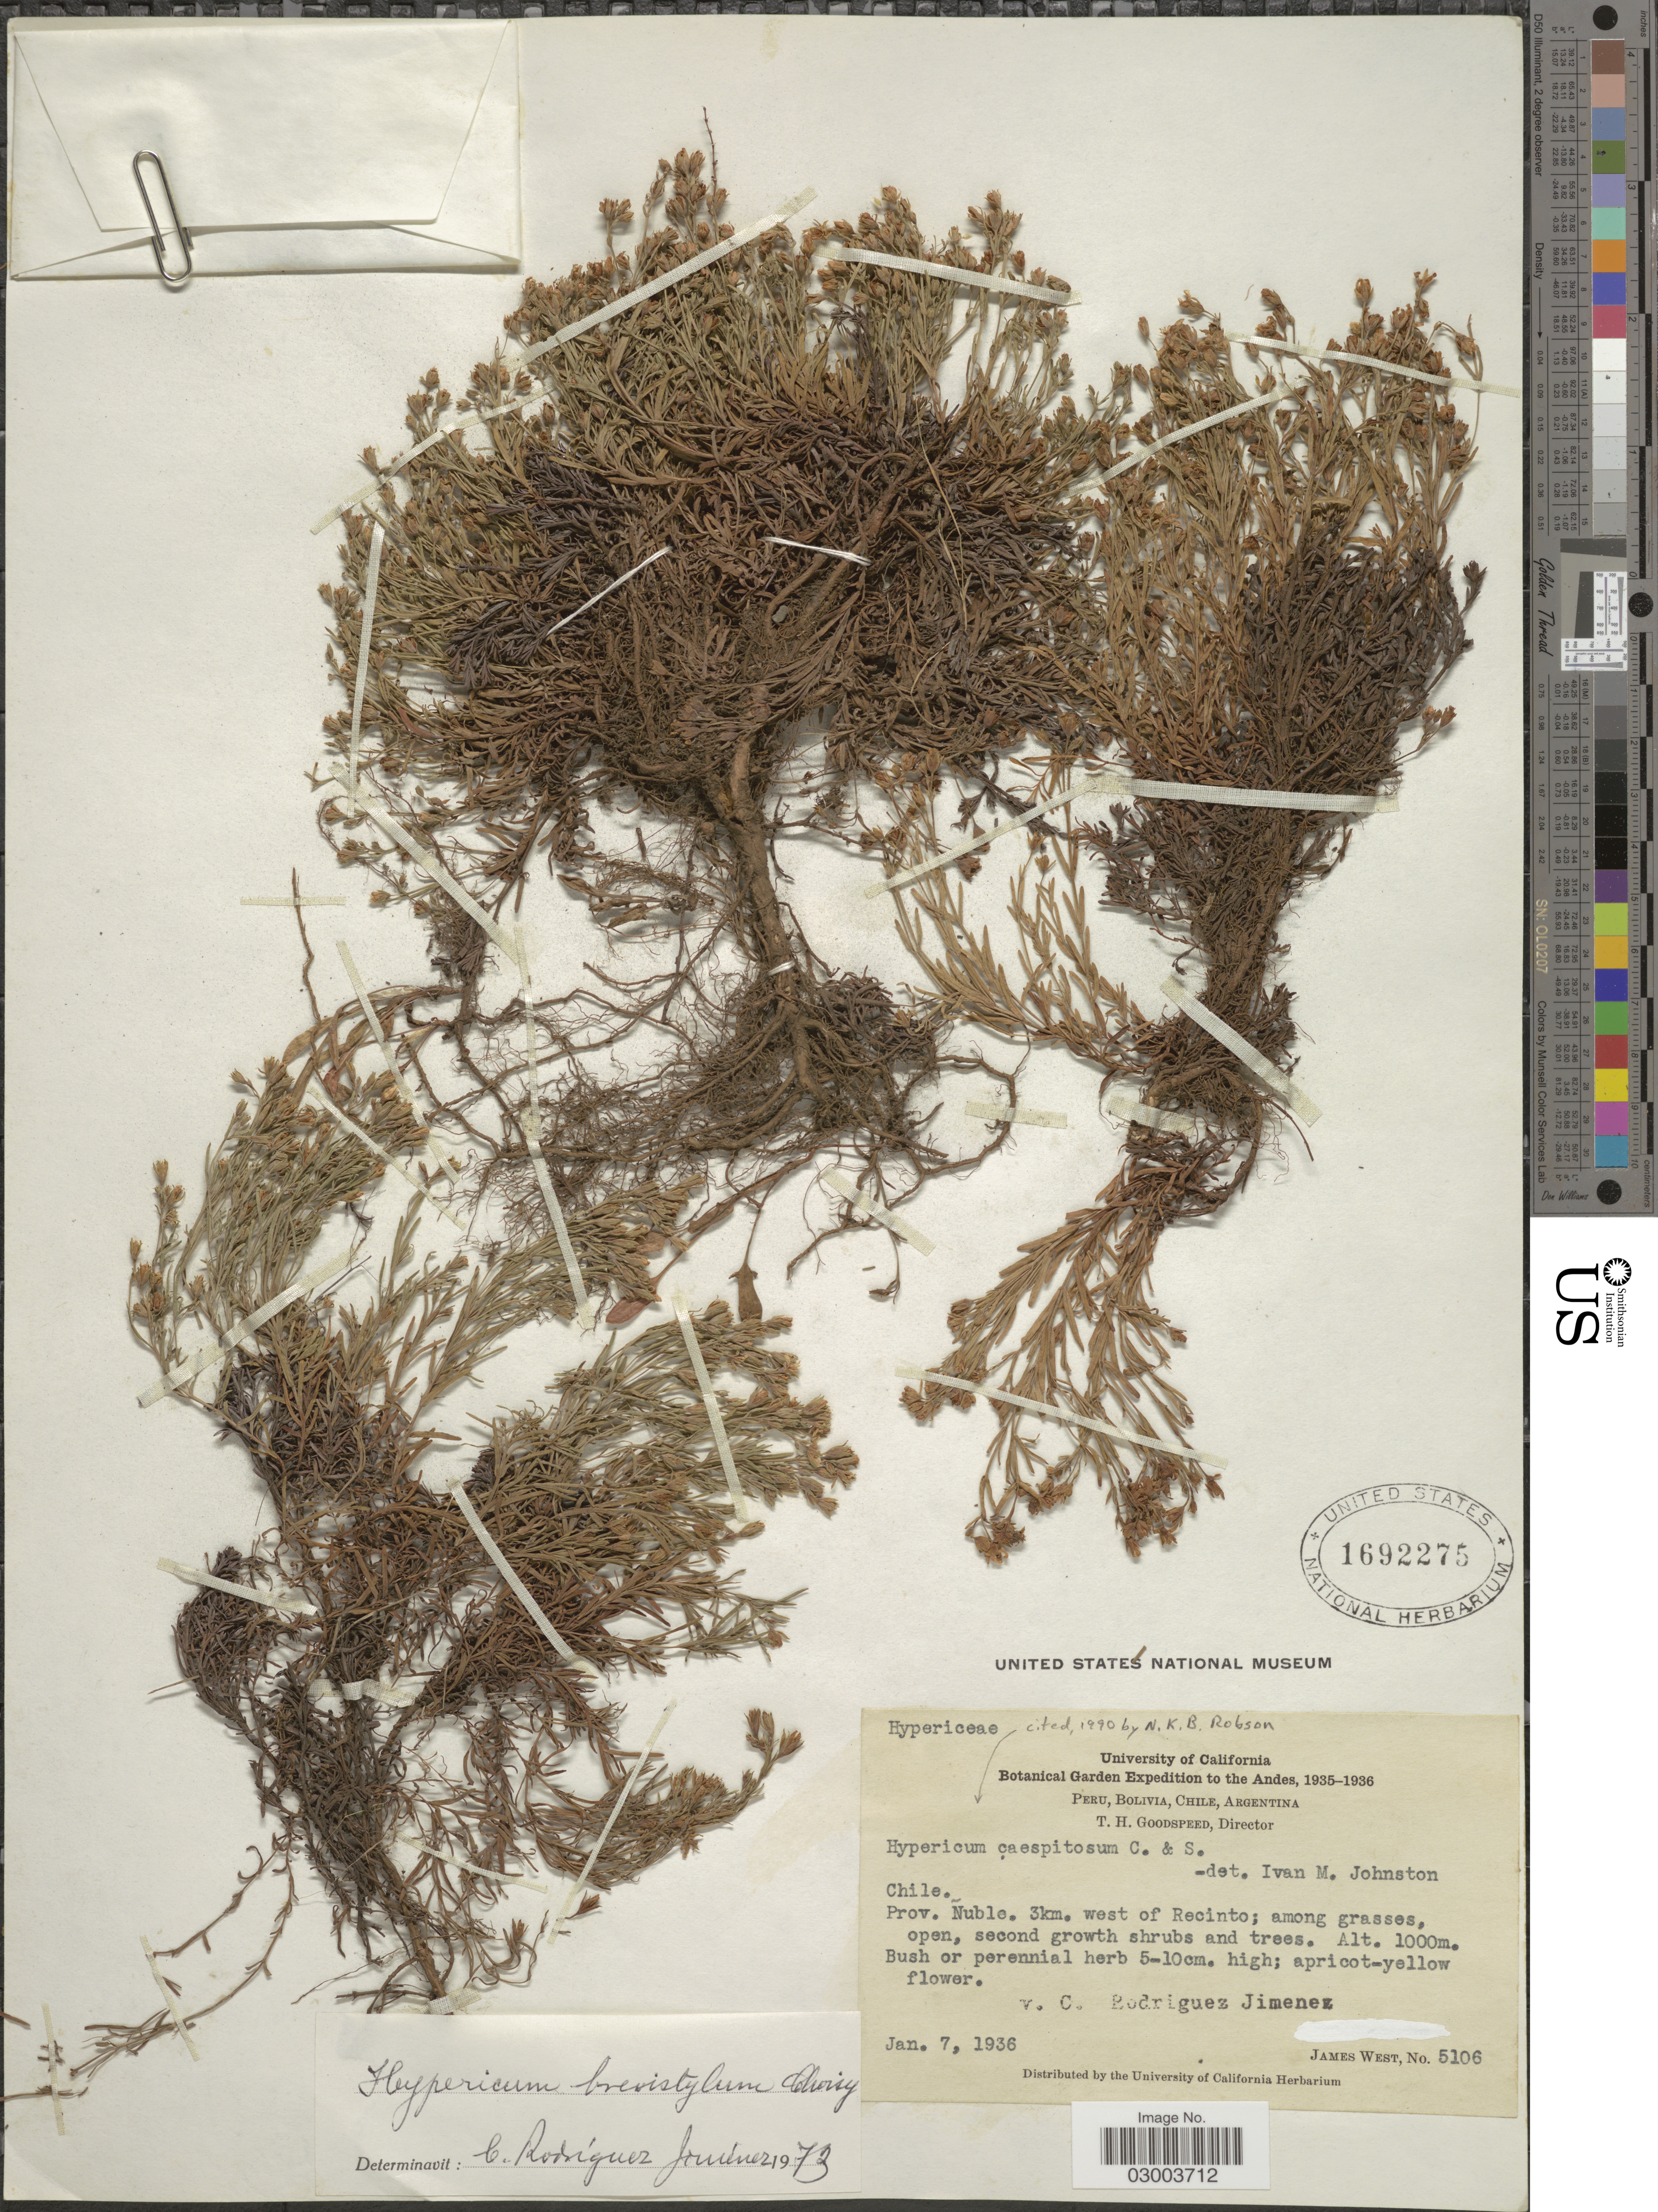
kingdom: Plantae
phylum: Tracheophyta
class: Magnoliopsida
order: Malpighiales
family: Hypericaceae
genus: Hypericum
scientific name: Hypericum caespitosum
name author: Cham. & Schltdl.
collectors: J. West & C. Rodríguez Jiménez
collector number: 5106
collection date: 1936-01-07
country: Chile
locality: Prov. Nuble. 3km. west of Recinto.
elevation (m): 1000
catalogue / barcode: US 1692275